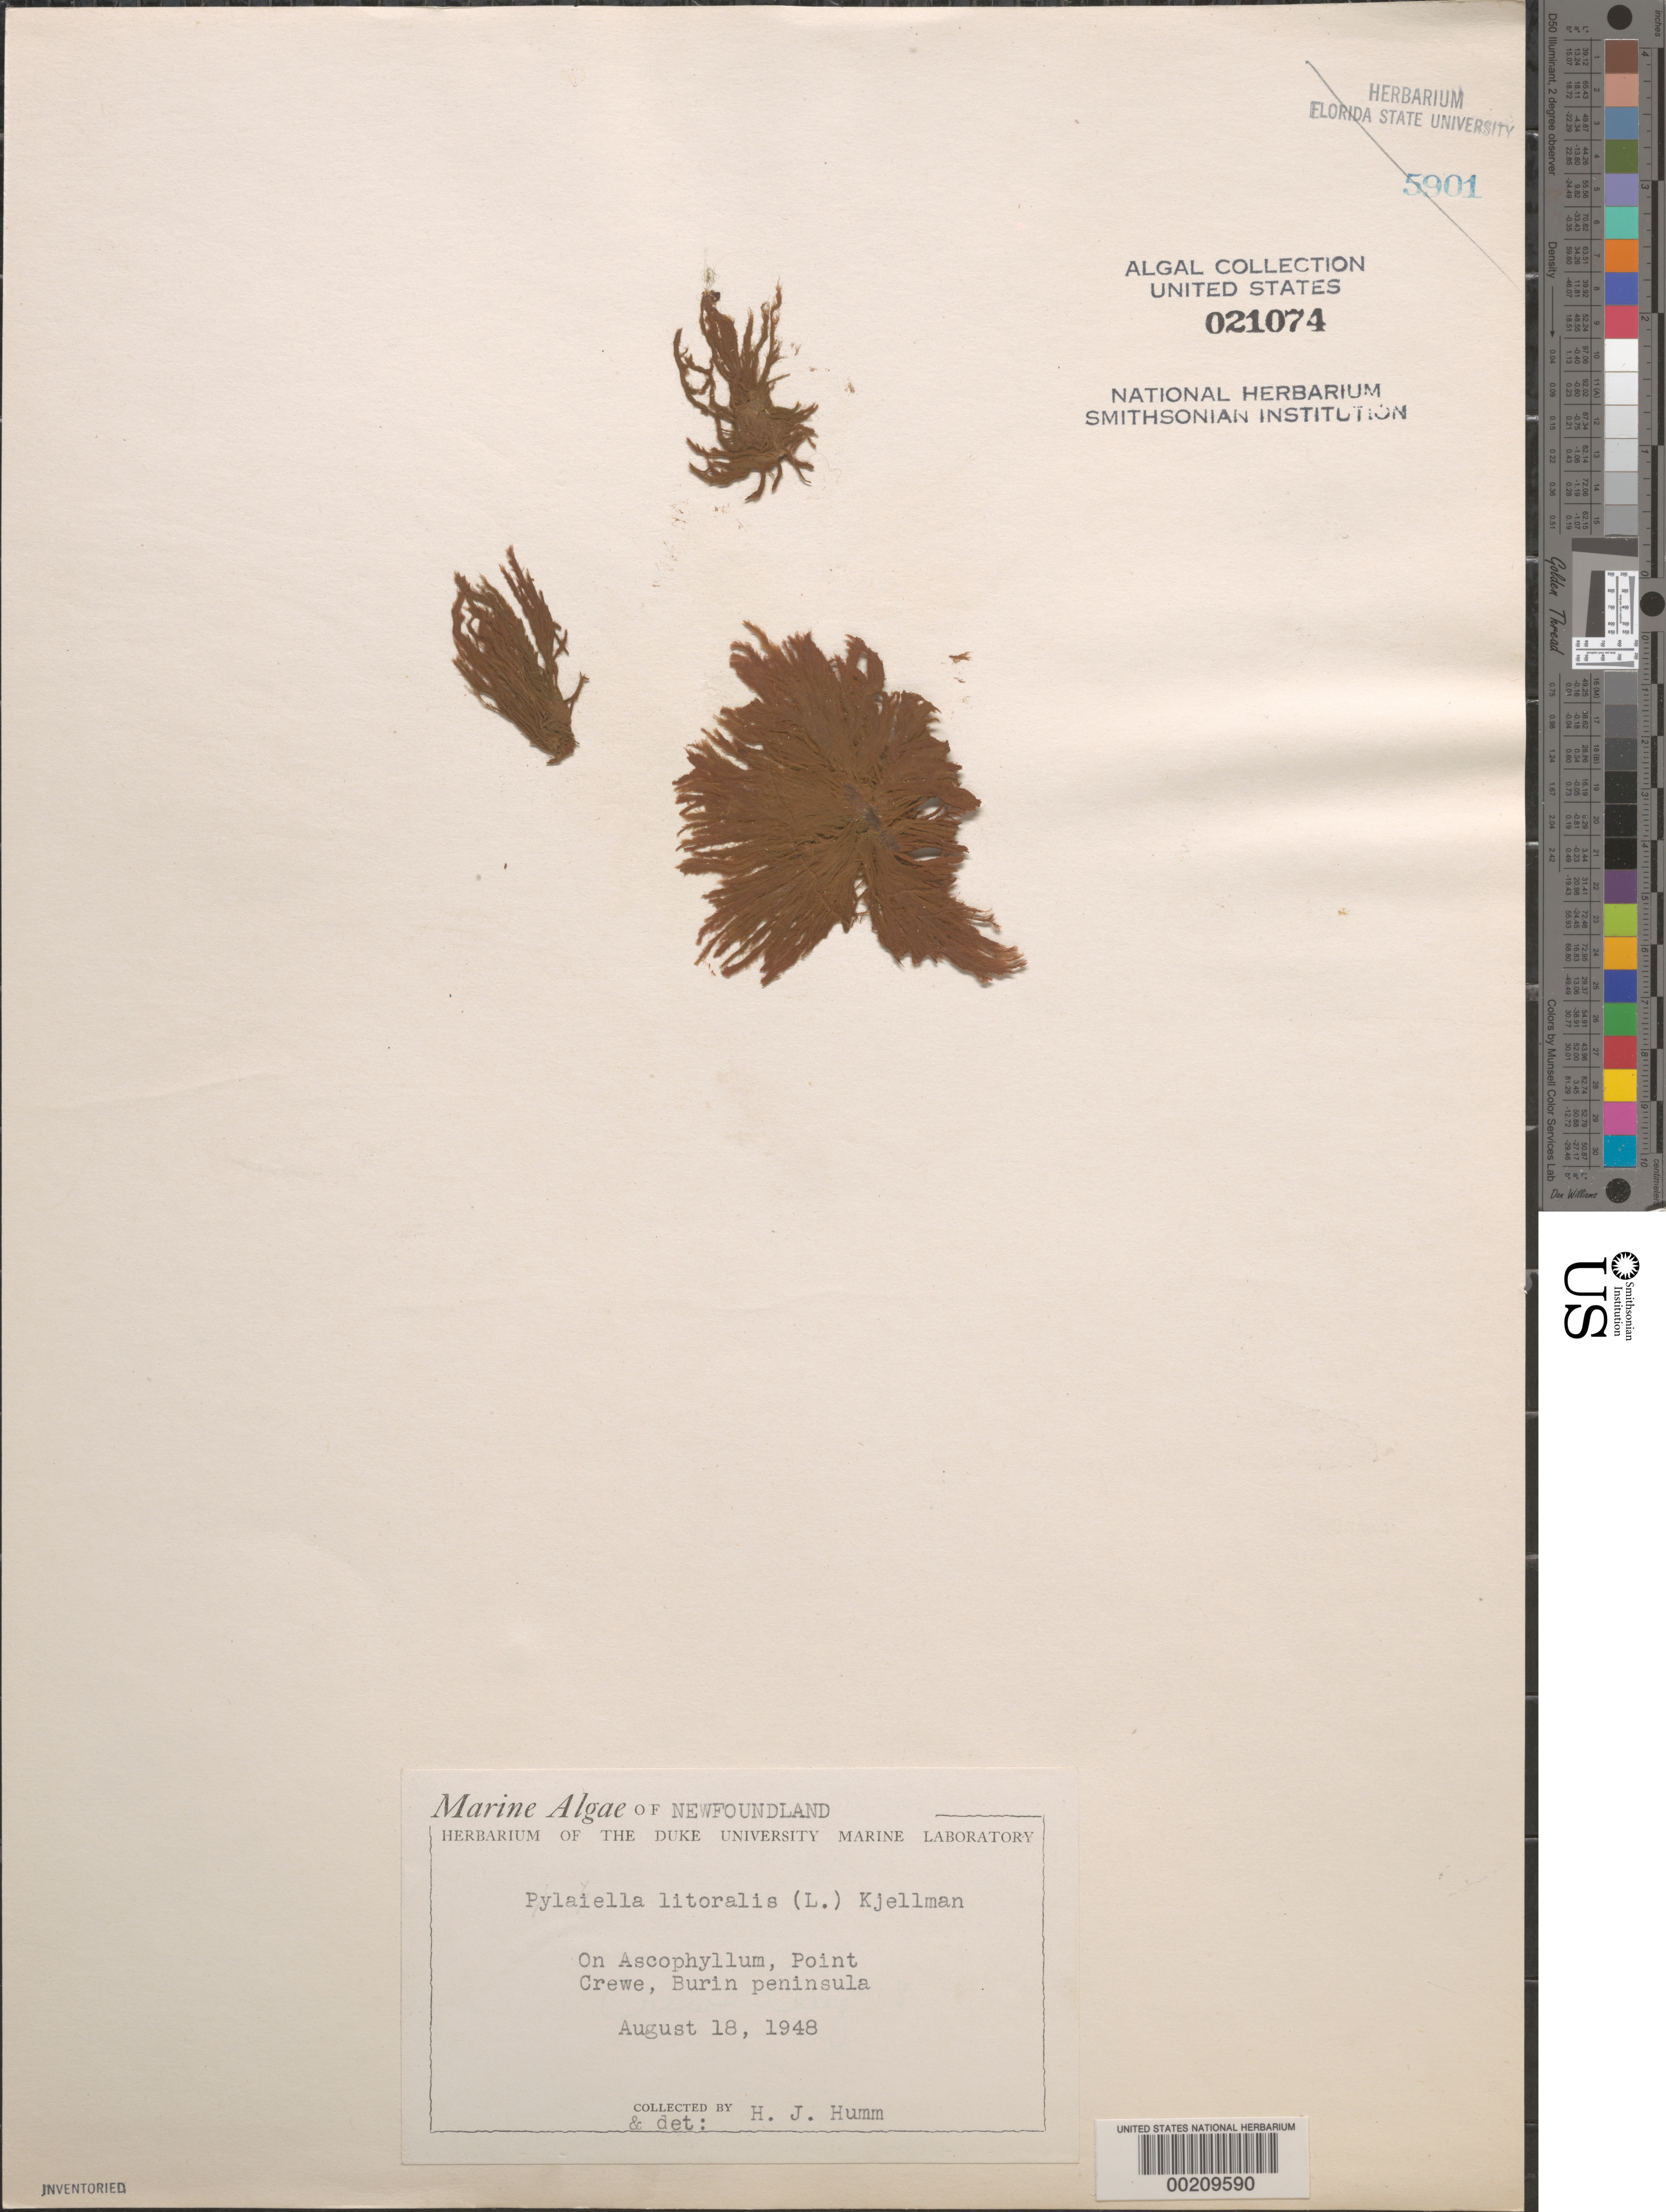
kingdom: Chromista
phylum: Ochrophyta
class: Phaeophyceae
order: Ectocarpales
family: Acinetosporaceae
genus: Pylaiella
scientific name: Pylaiella litoralis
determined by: Humm, Harold J.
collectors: H. J. Humm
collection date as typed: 18 Aug 1948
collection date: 1948-08-18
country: Canada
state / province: Newfoundland and Labrador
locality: Point Crewe, Burin Peninsula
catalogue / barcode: US 21074